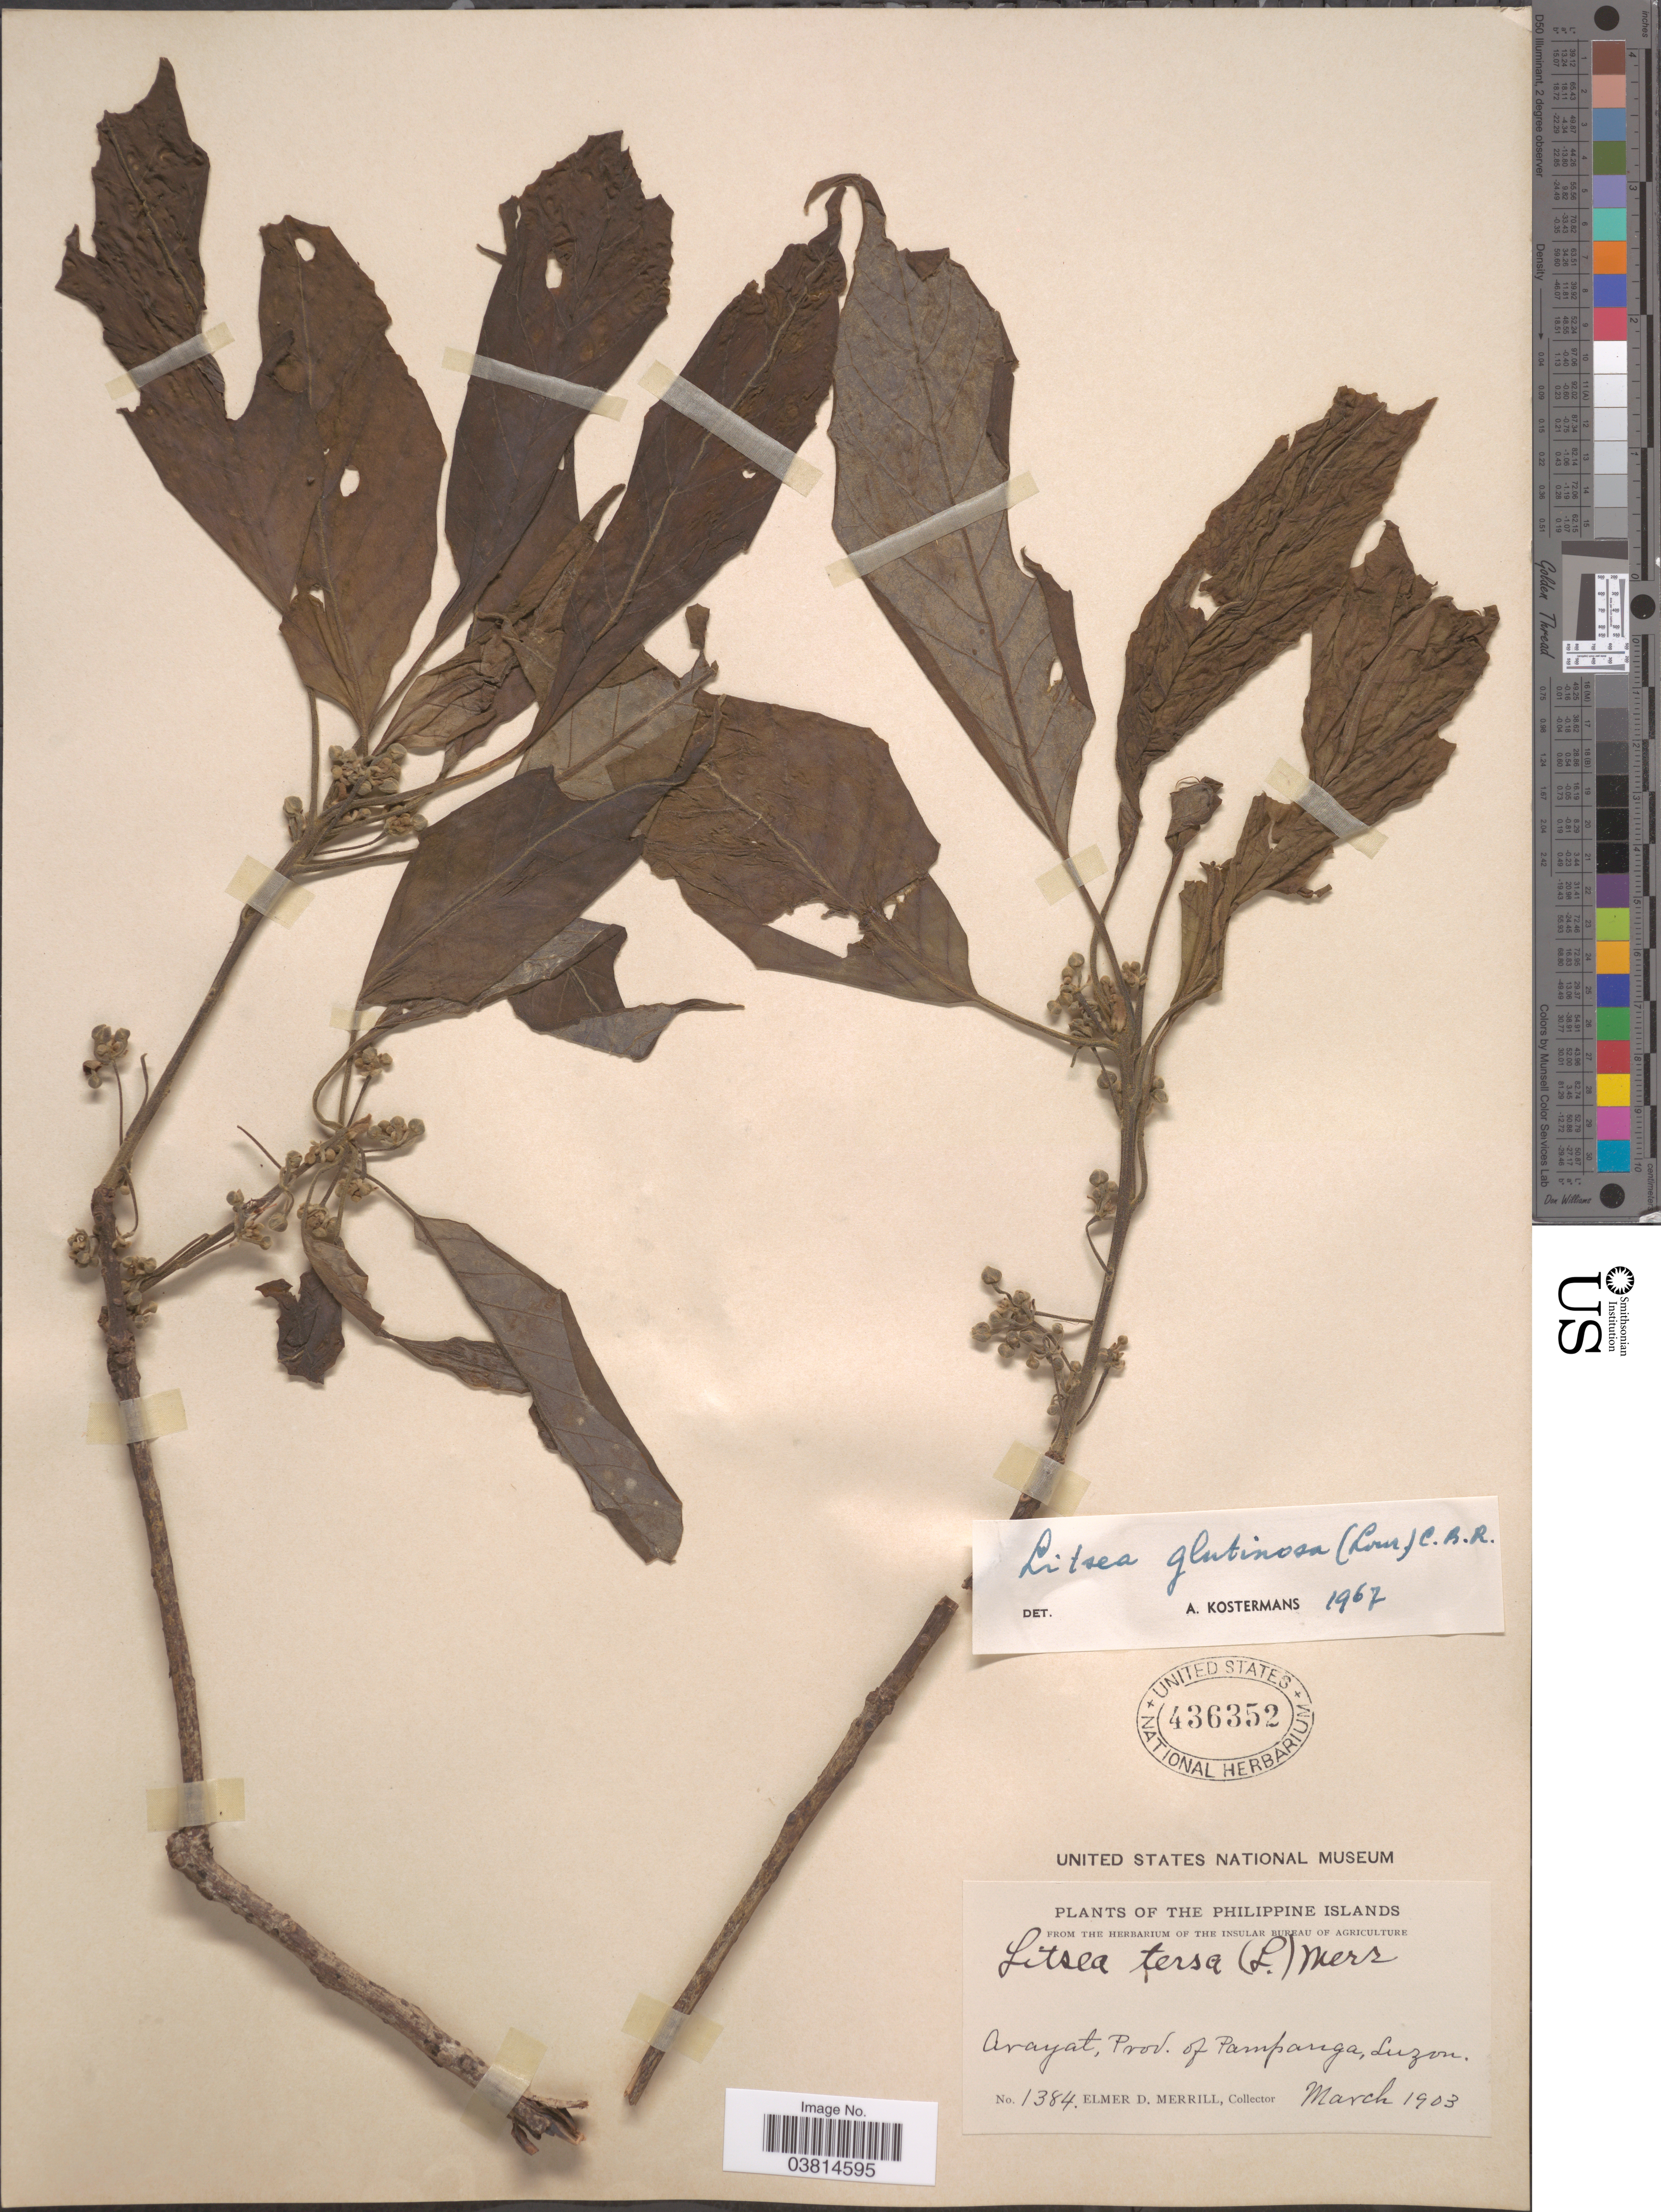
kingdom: Plantae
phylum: Tracheophyta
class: Magnoliopsida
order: Laurales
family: Lauraceae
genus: Litsea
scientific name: Litsea glutinosa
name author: (Lour.) C.B. Rob.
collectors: E. D. Merrill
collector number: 1384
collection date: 1903-03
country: Philippines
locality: Arayat, Prov. of Pampanga, Luzon.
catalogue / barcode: US 436352